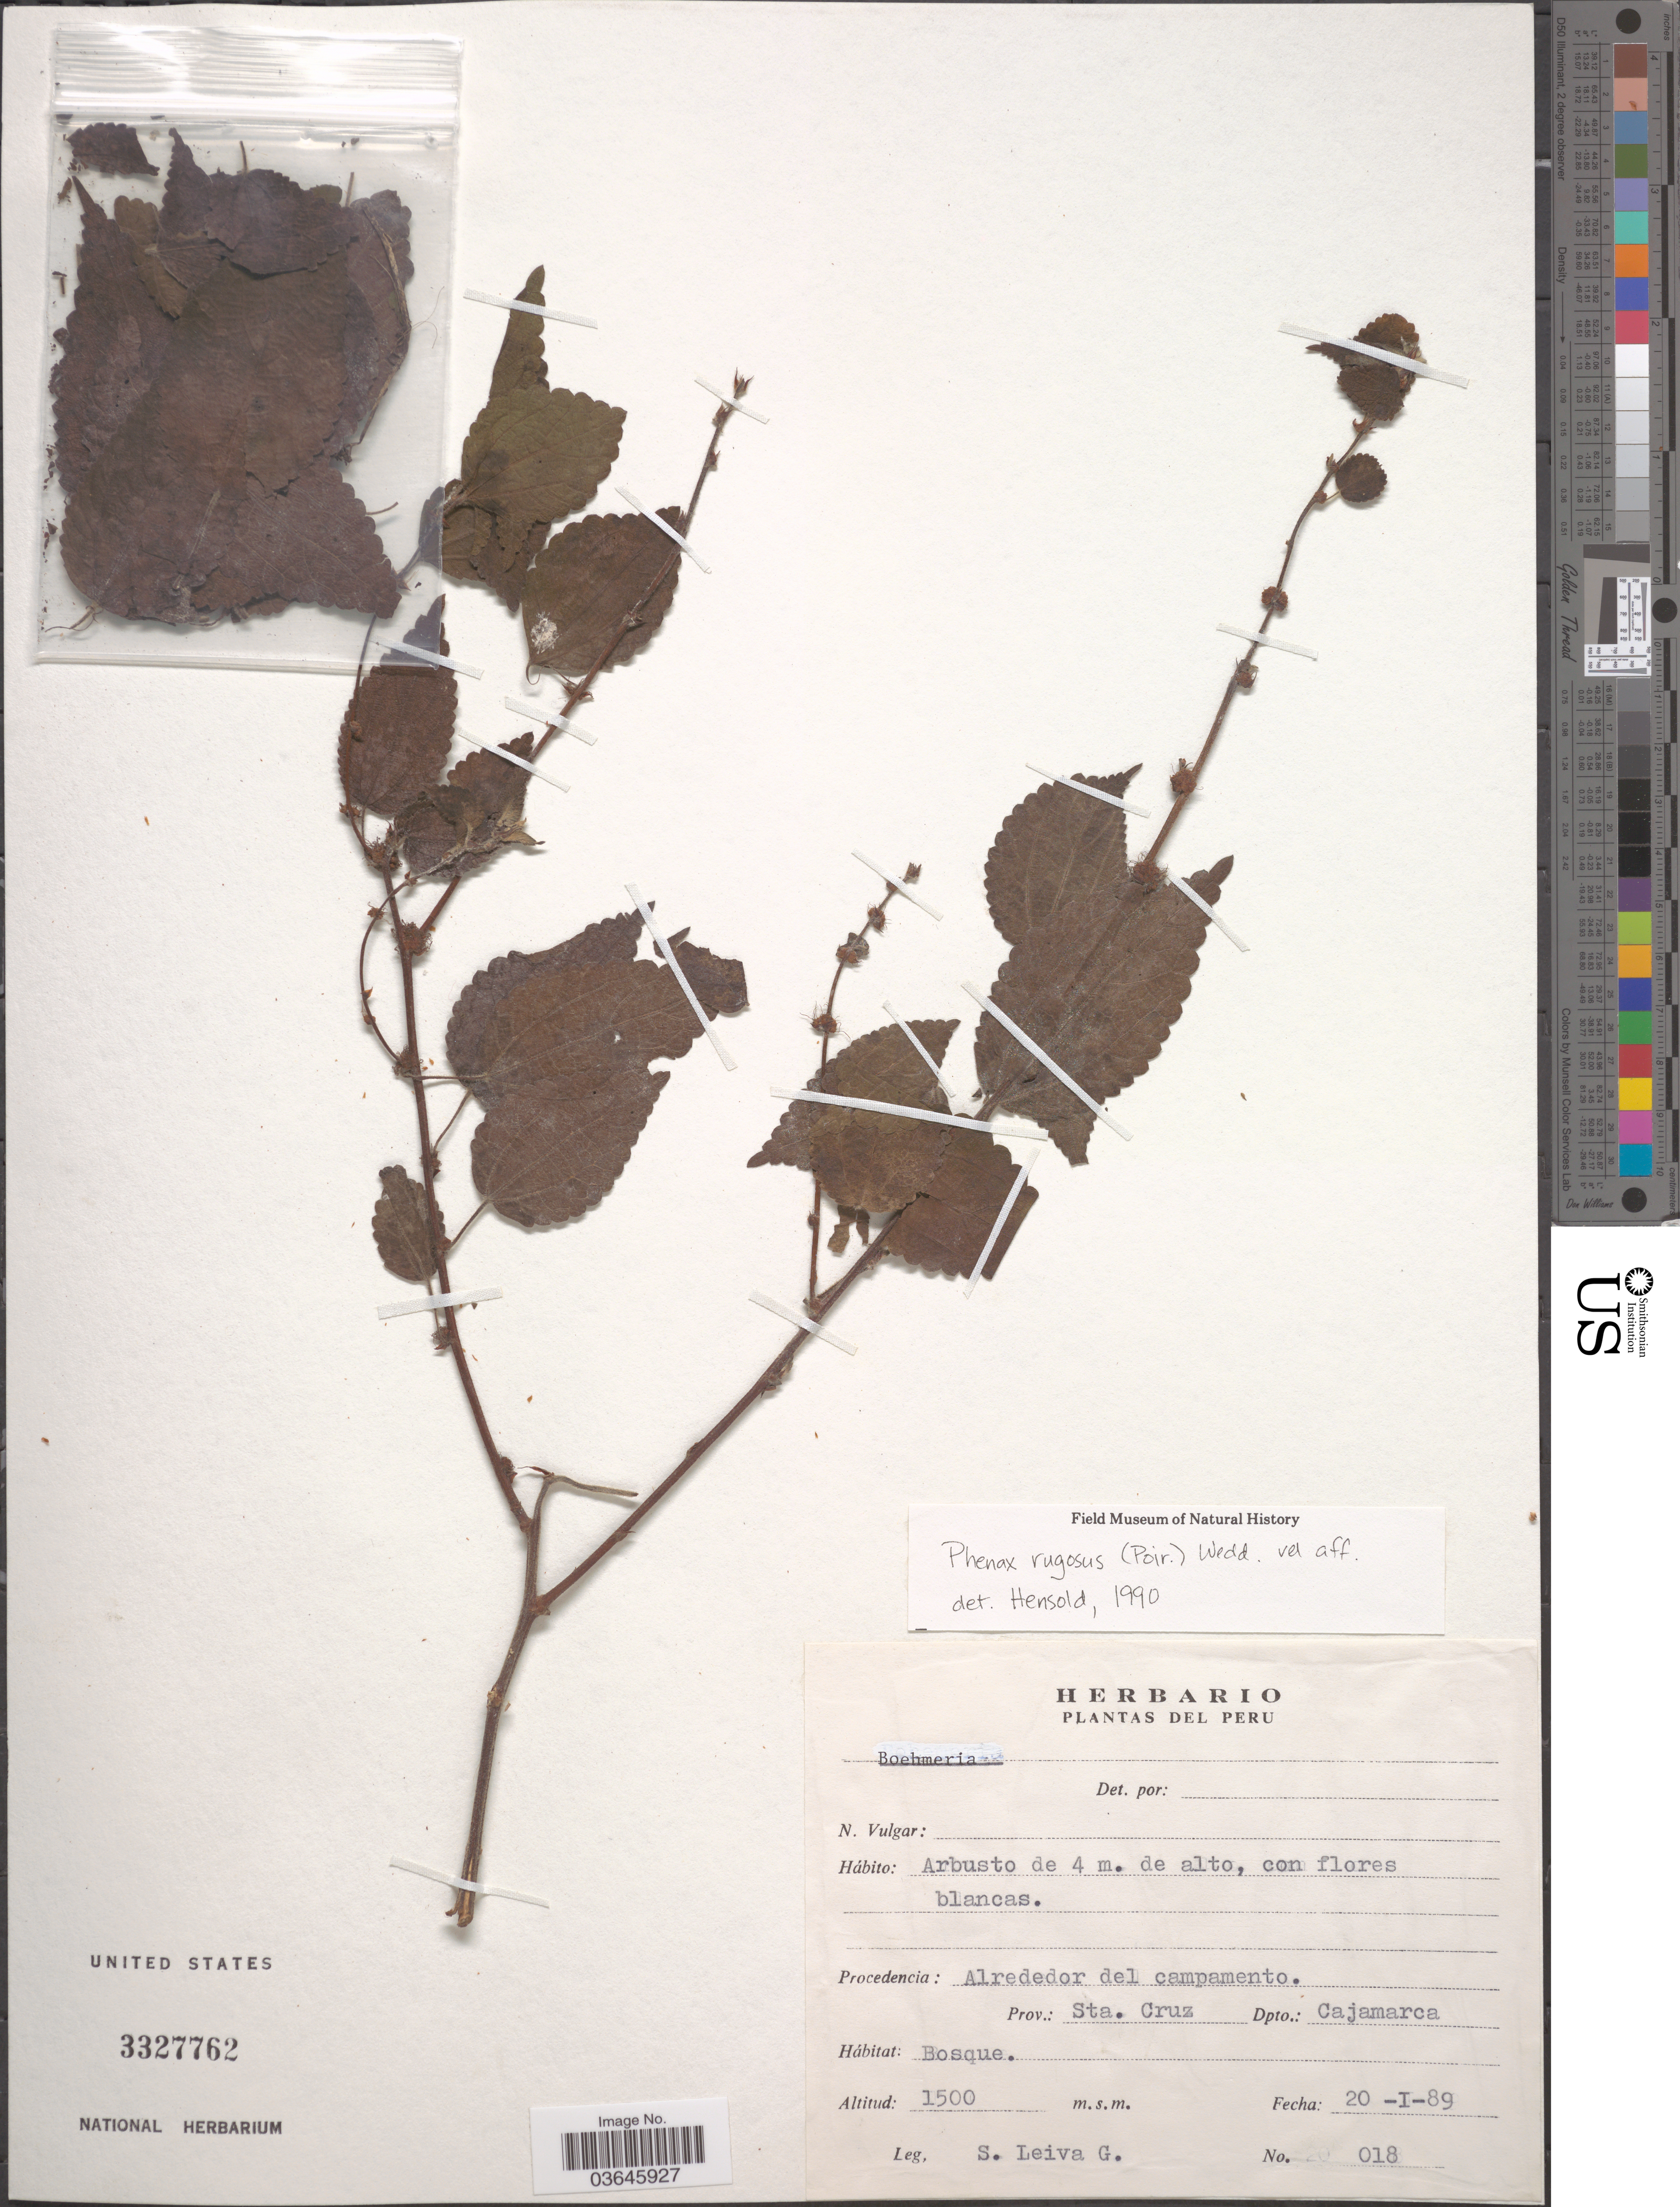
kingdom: Plantae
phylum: Tracheophyta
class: Magnoliopsida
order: Rosales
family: Urticaceae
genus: Phenax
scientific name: Phenax rugosus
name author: (Poir.) Wedd.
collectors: S. Leiva G.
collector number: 018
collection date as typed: Transcribed d/m/y: 20/1/89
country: Peru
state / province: Cajamarca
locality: Procedencia: Alrededor del campamento. Prov.: Sta. Cruz. Dpto.: Cajamarca.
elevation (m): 1500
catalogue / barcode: US 3327762